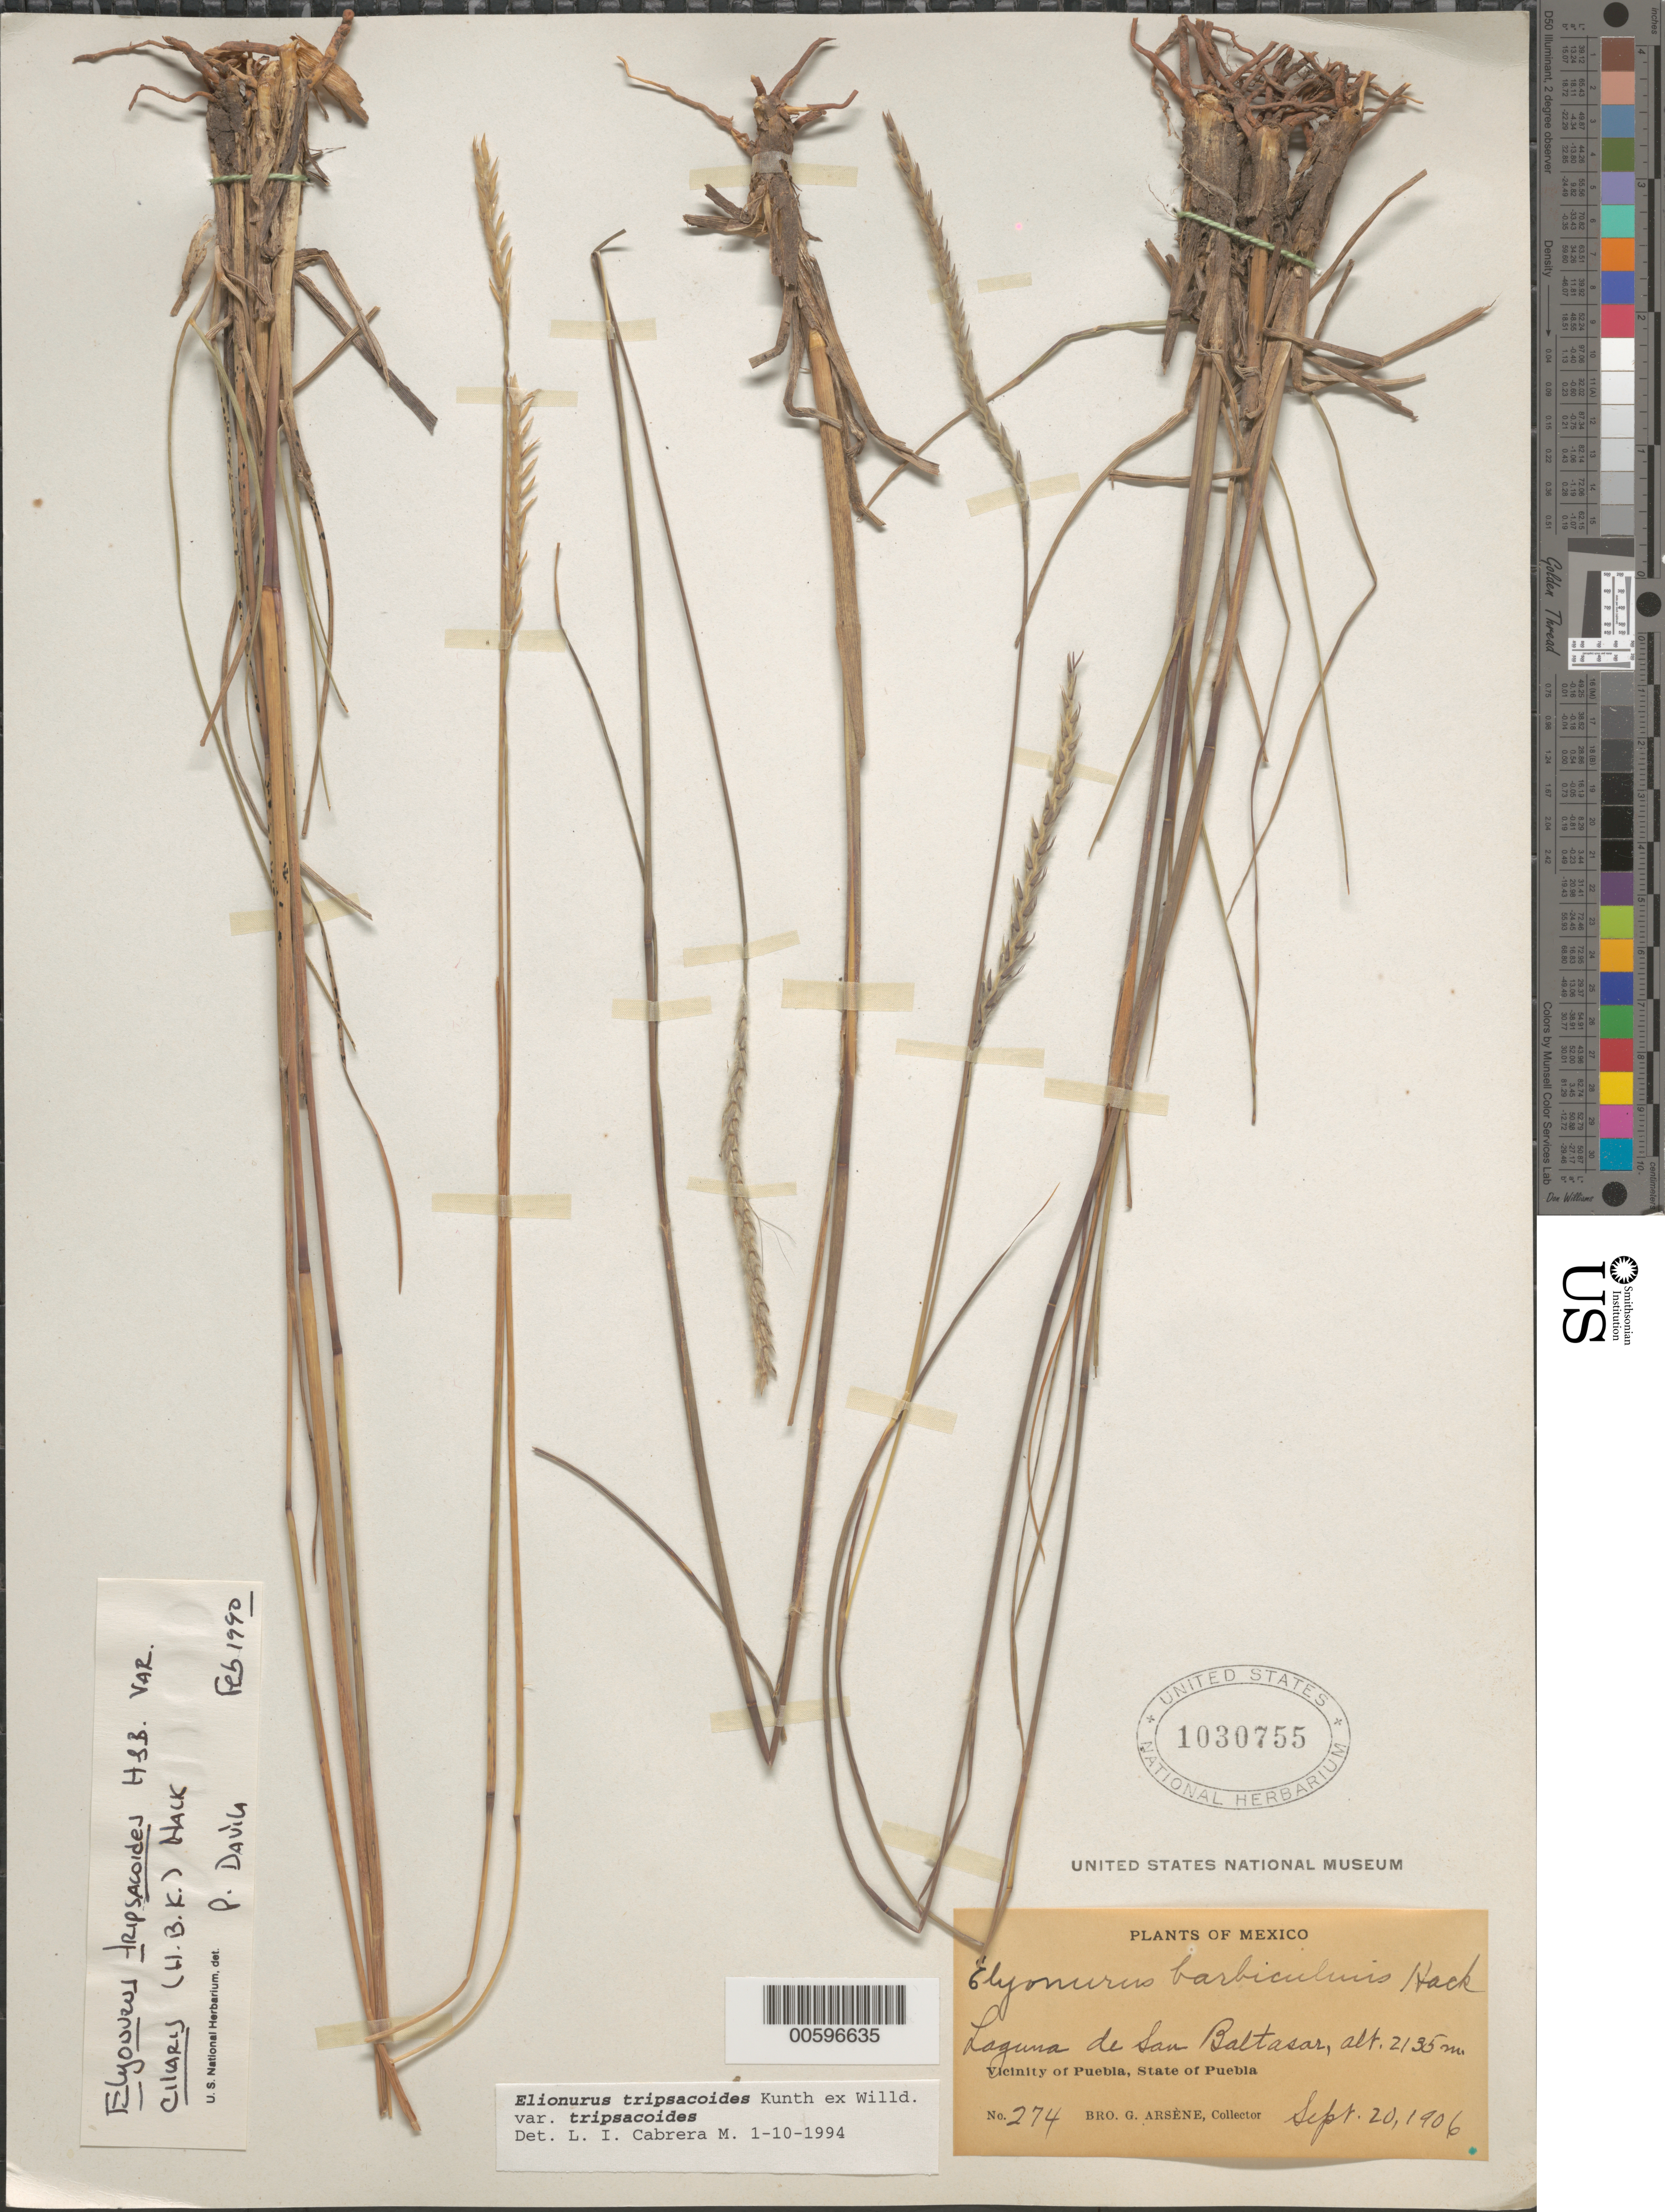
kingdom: Plantae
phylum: Tracheophyta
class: Liliopsida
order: Poales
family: Poaceae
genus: Elionurus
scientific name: Elionurus tripsacoides var. tripsacoides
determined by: Cabrera M., L. I.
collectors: Bro. G. Arsène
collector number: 274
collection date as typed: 20 Sep 1906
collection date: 1906-09-20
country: Mexico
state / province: Puebla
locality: Laguna de San Baltasar, Vicinity of Puebla.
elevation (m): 2135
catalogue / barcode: US 1030755